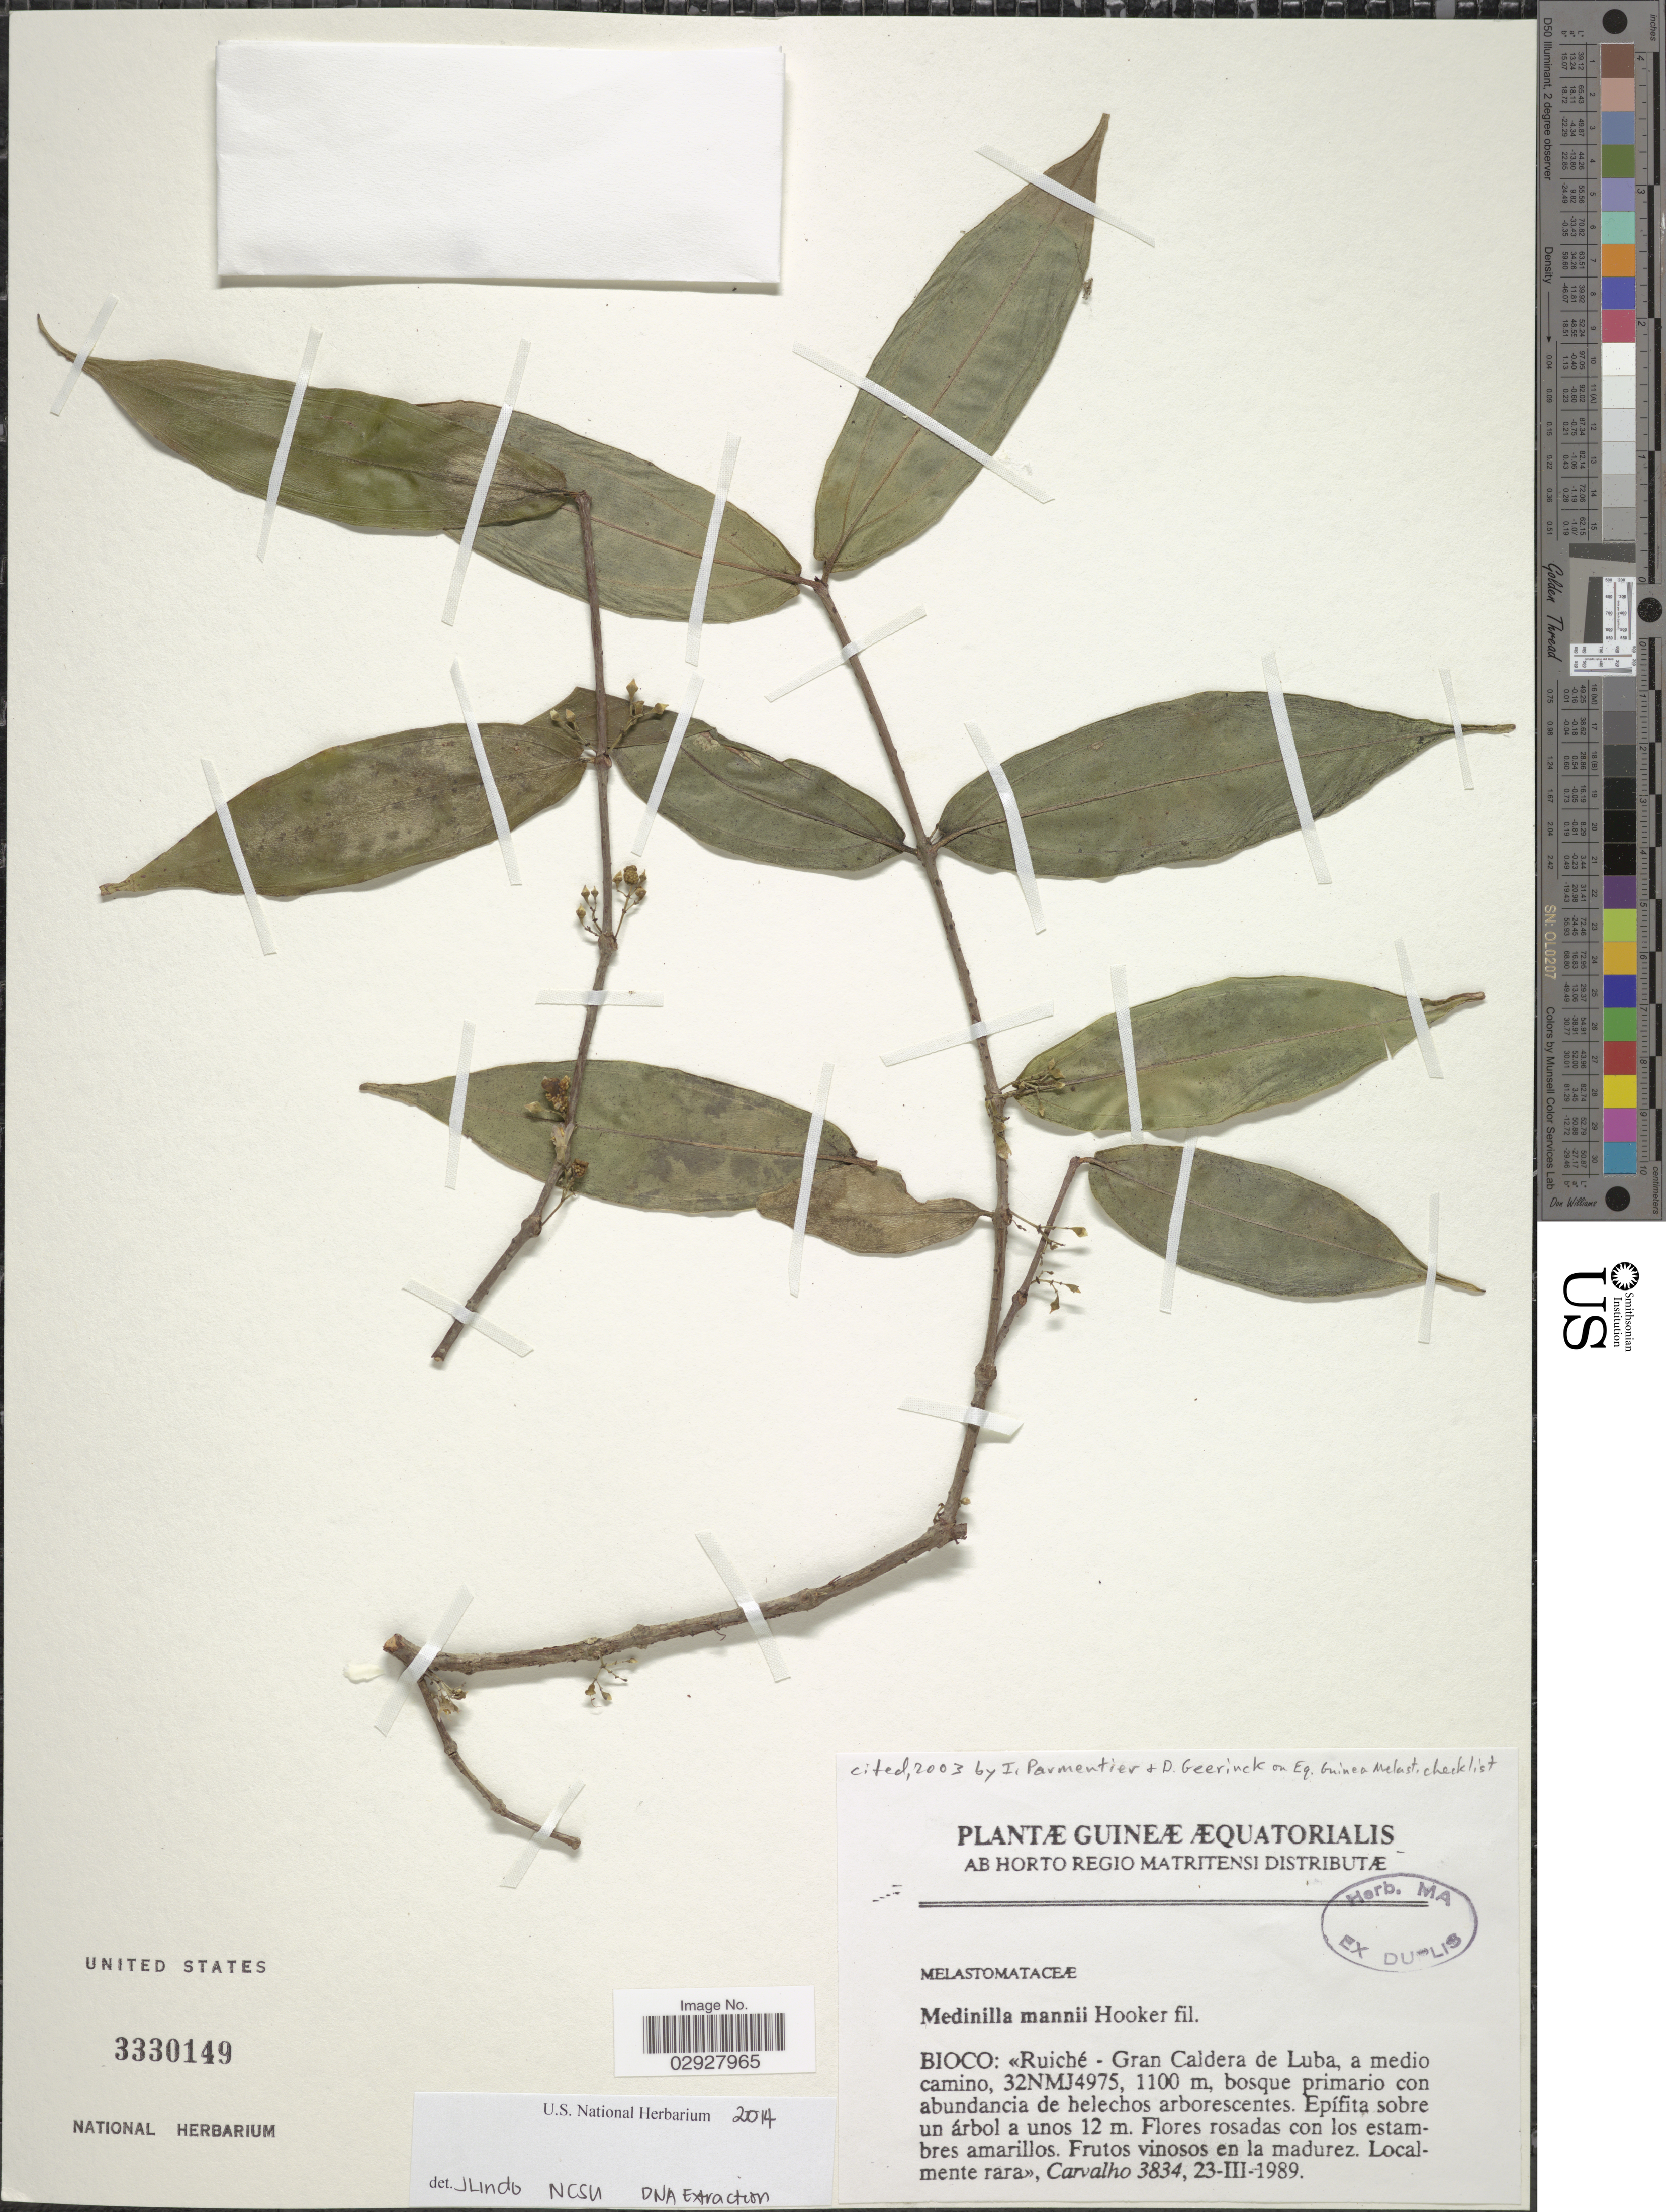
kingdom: Plantae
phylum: Tracheophyta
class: Magnoliopsida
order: Myrtales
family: Melastomataceae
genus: Medinilla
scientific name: Medinilla mannii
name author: Hook. f.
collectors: Carvalho, --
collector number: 3834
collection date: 1989-03-23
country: Equatorial Guinea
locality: Bioco: Ruiché - Gran Caldera de Luba, a medio camino, 32NMJ4975.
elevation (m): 1100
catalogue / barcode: US 3330149